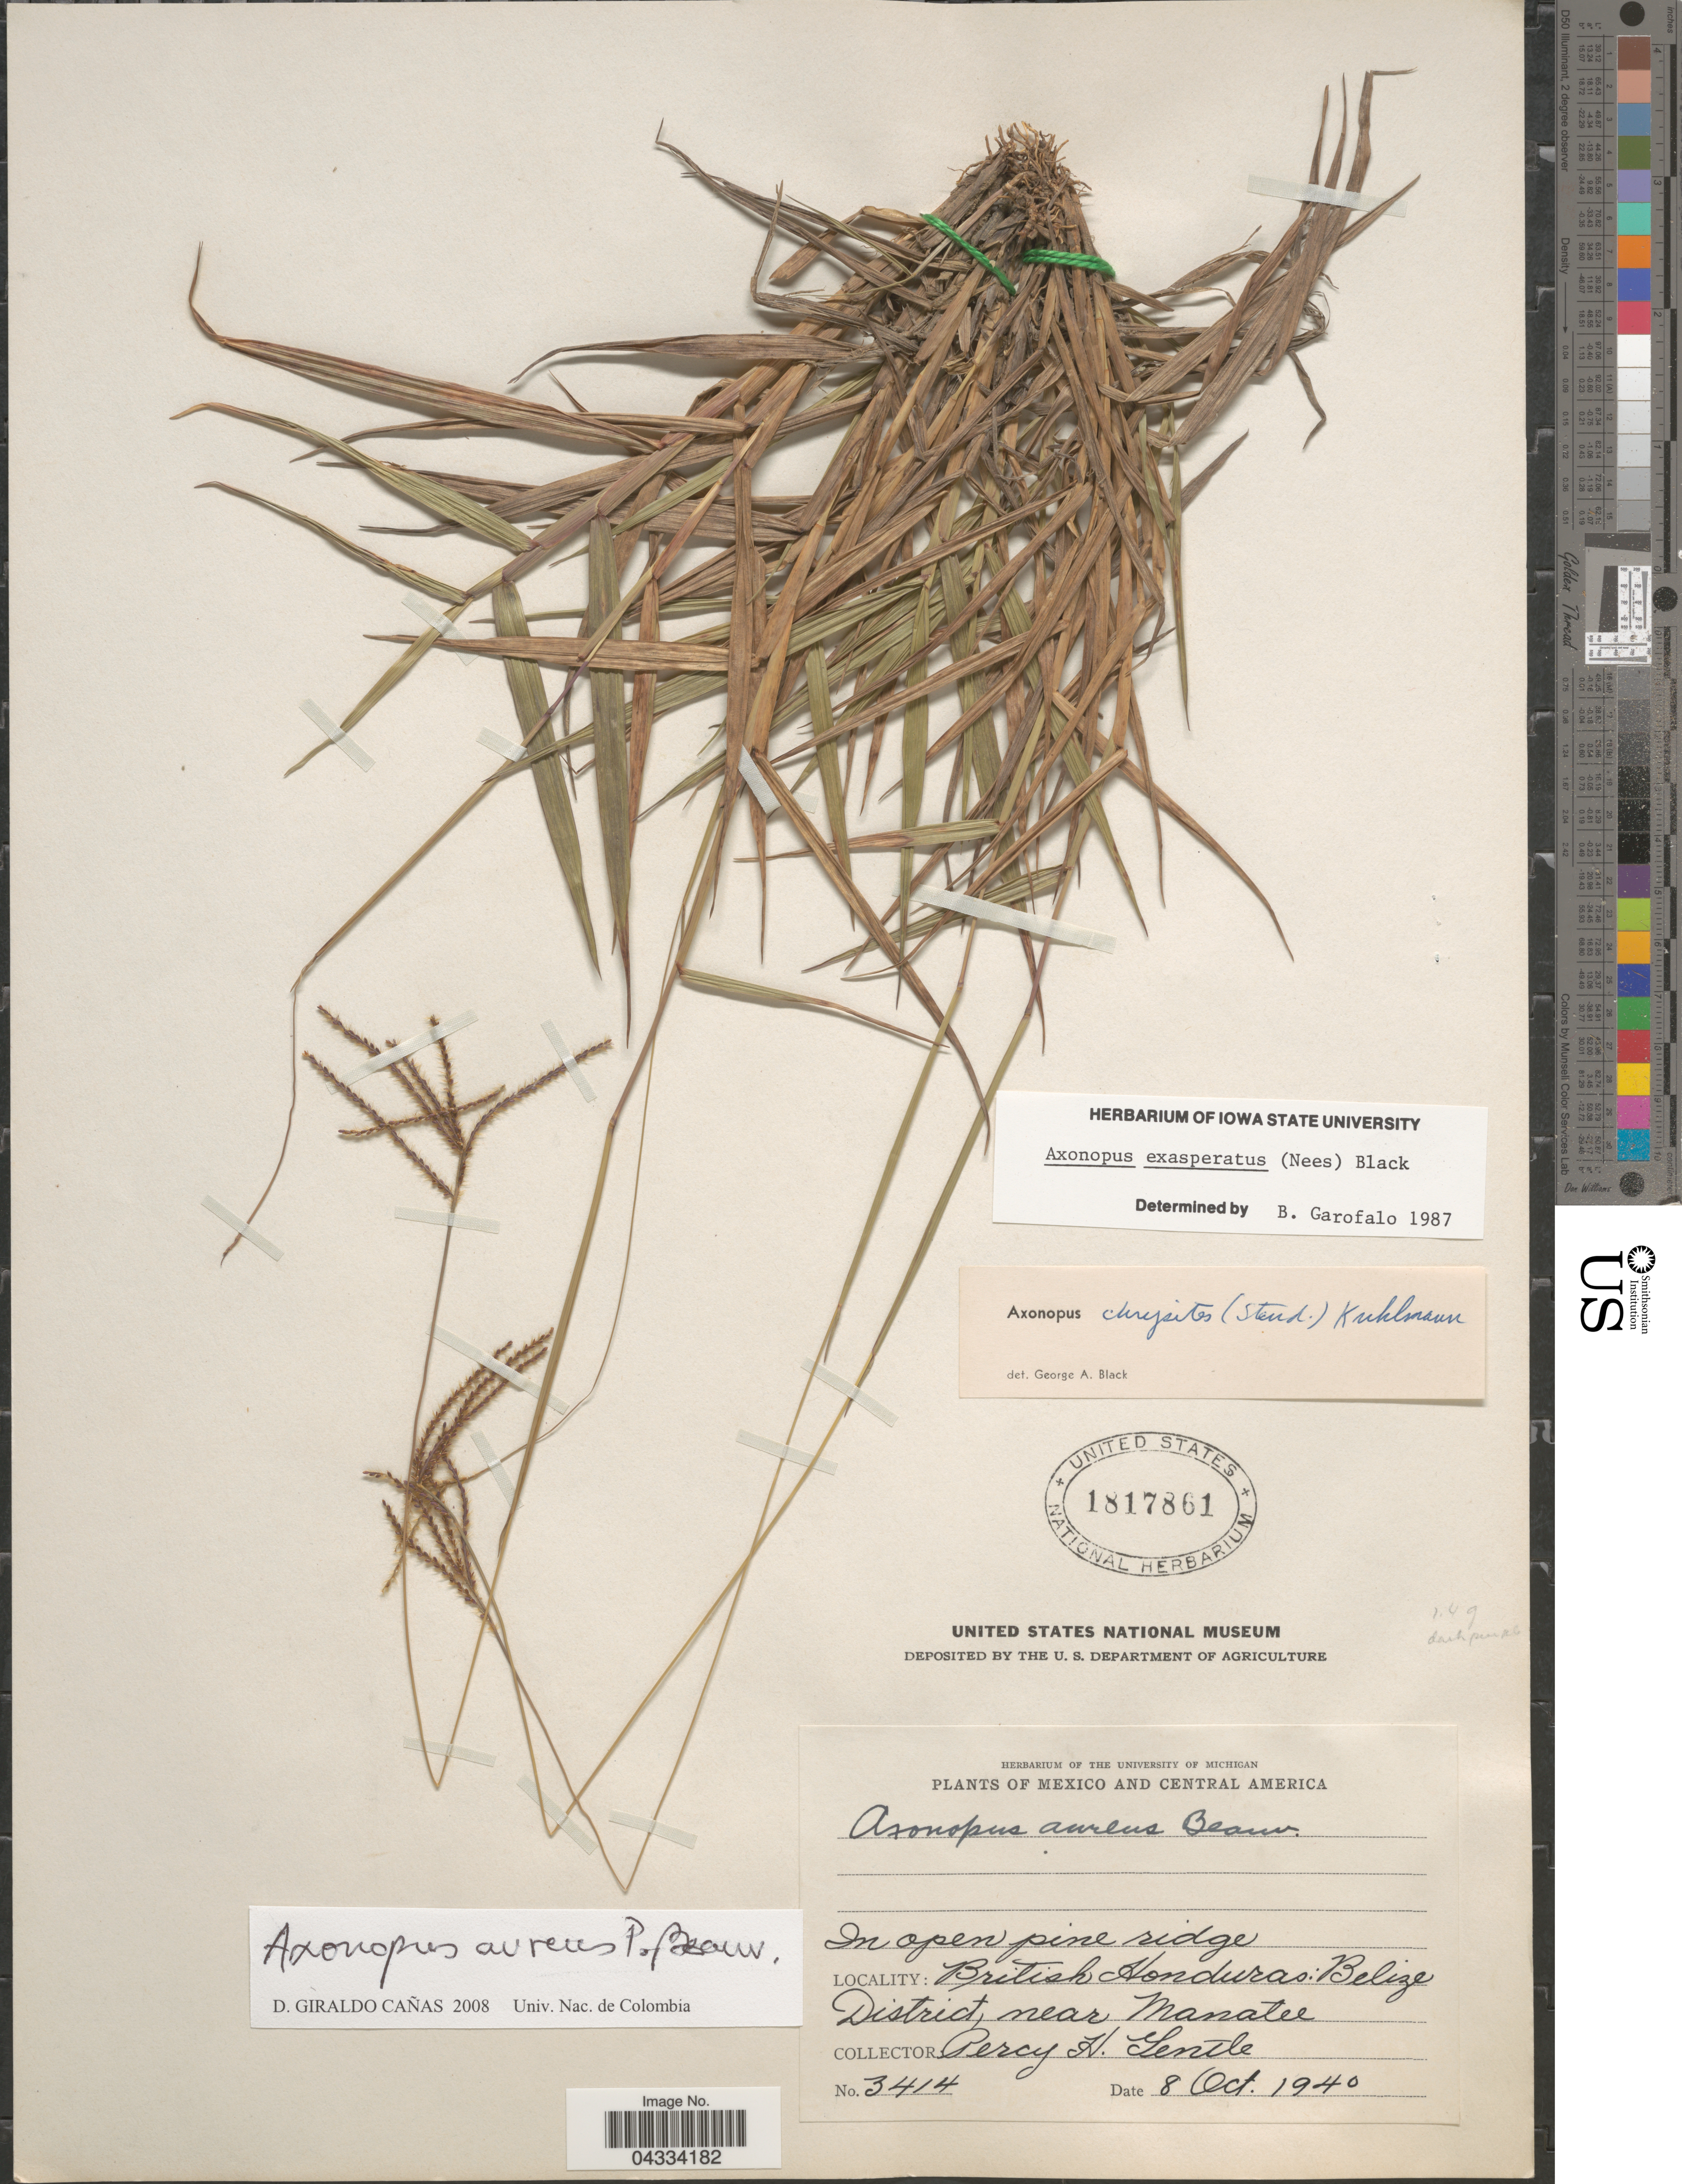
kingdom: Plantae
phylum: Tracheophyta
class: Liliopsida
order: Poales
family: Poaceae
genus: Axonopus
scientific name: Axonopus aureus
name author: P. Beauv.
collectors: P. H. Gentle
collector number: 3414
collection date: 1940-10-08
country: Belize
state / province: Belize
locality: In open pine ridge. British Honduras: Belize District, near Manatee.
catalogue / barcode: US 1817861